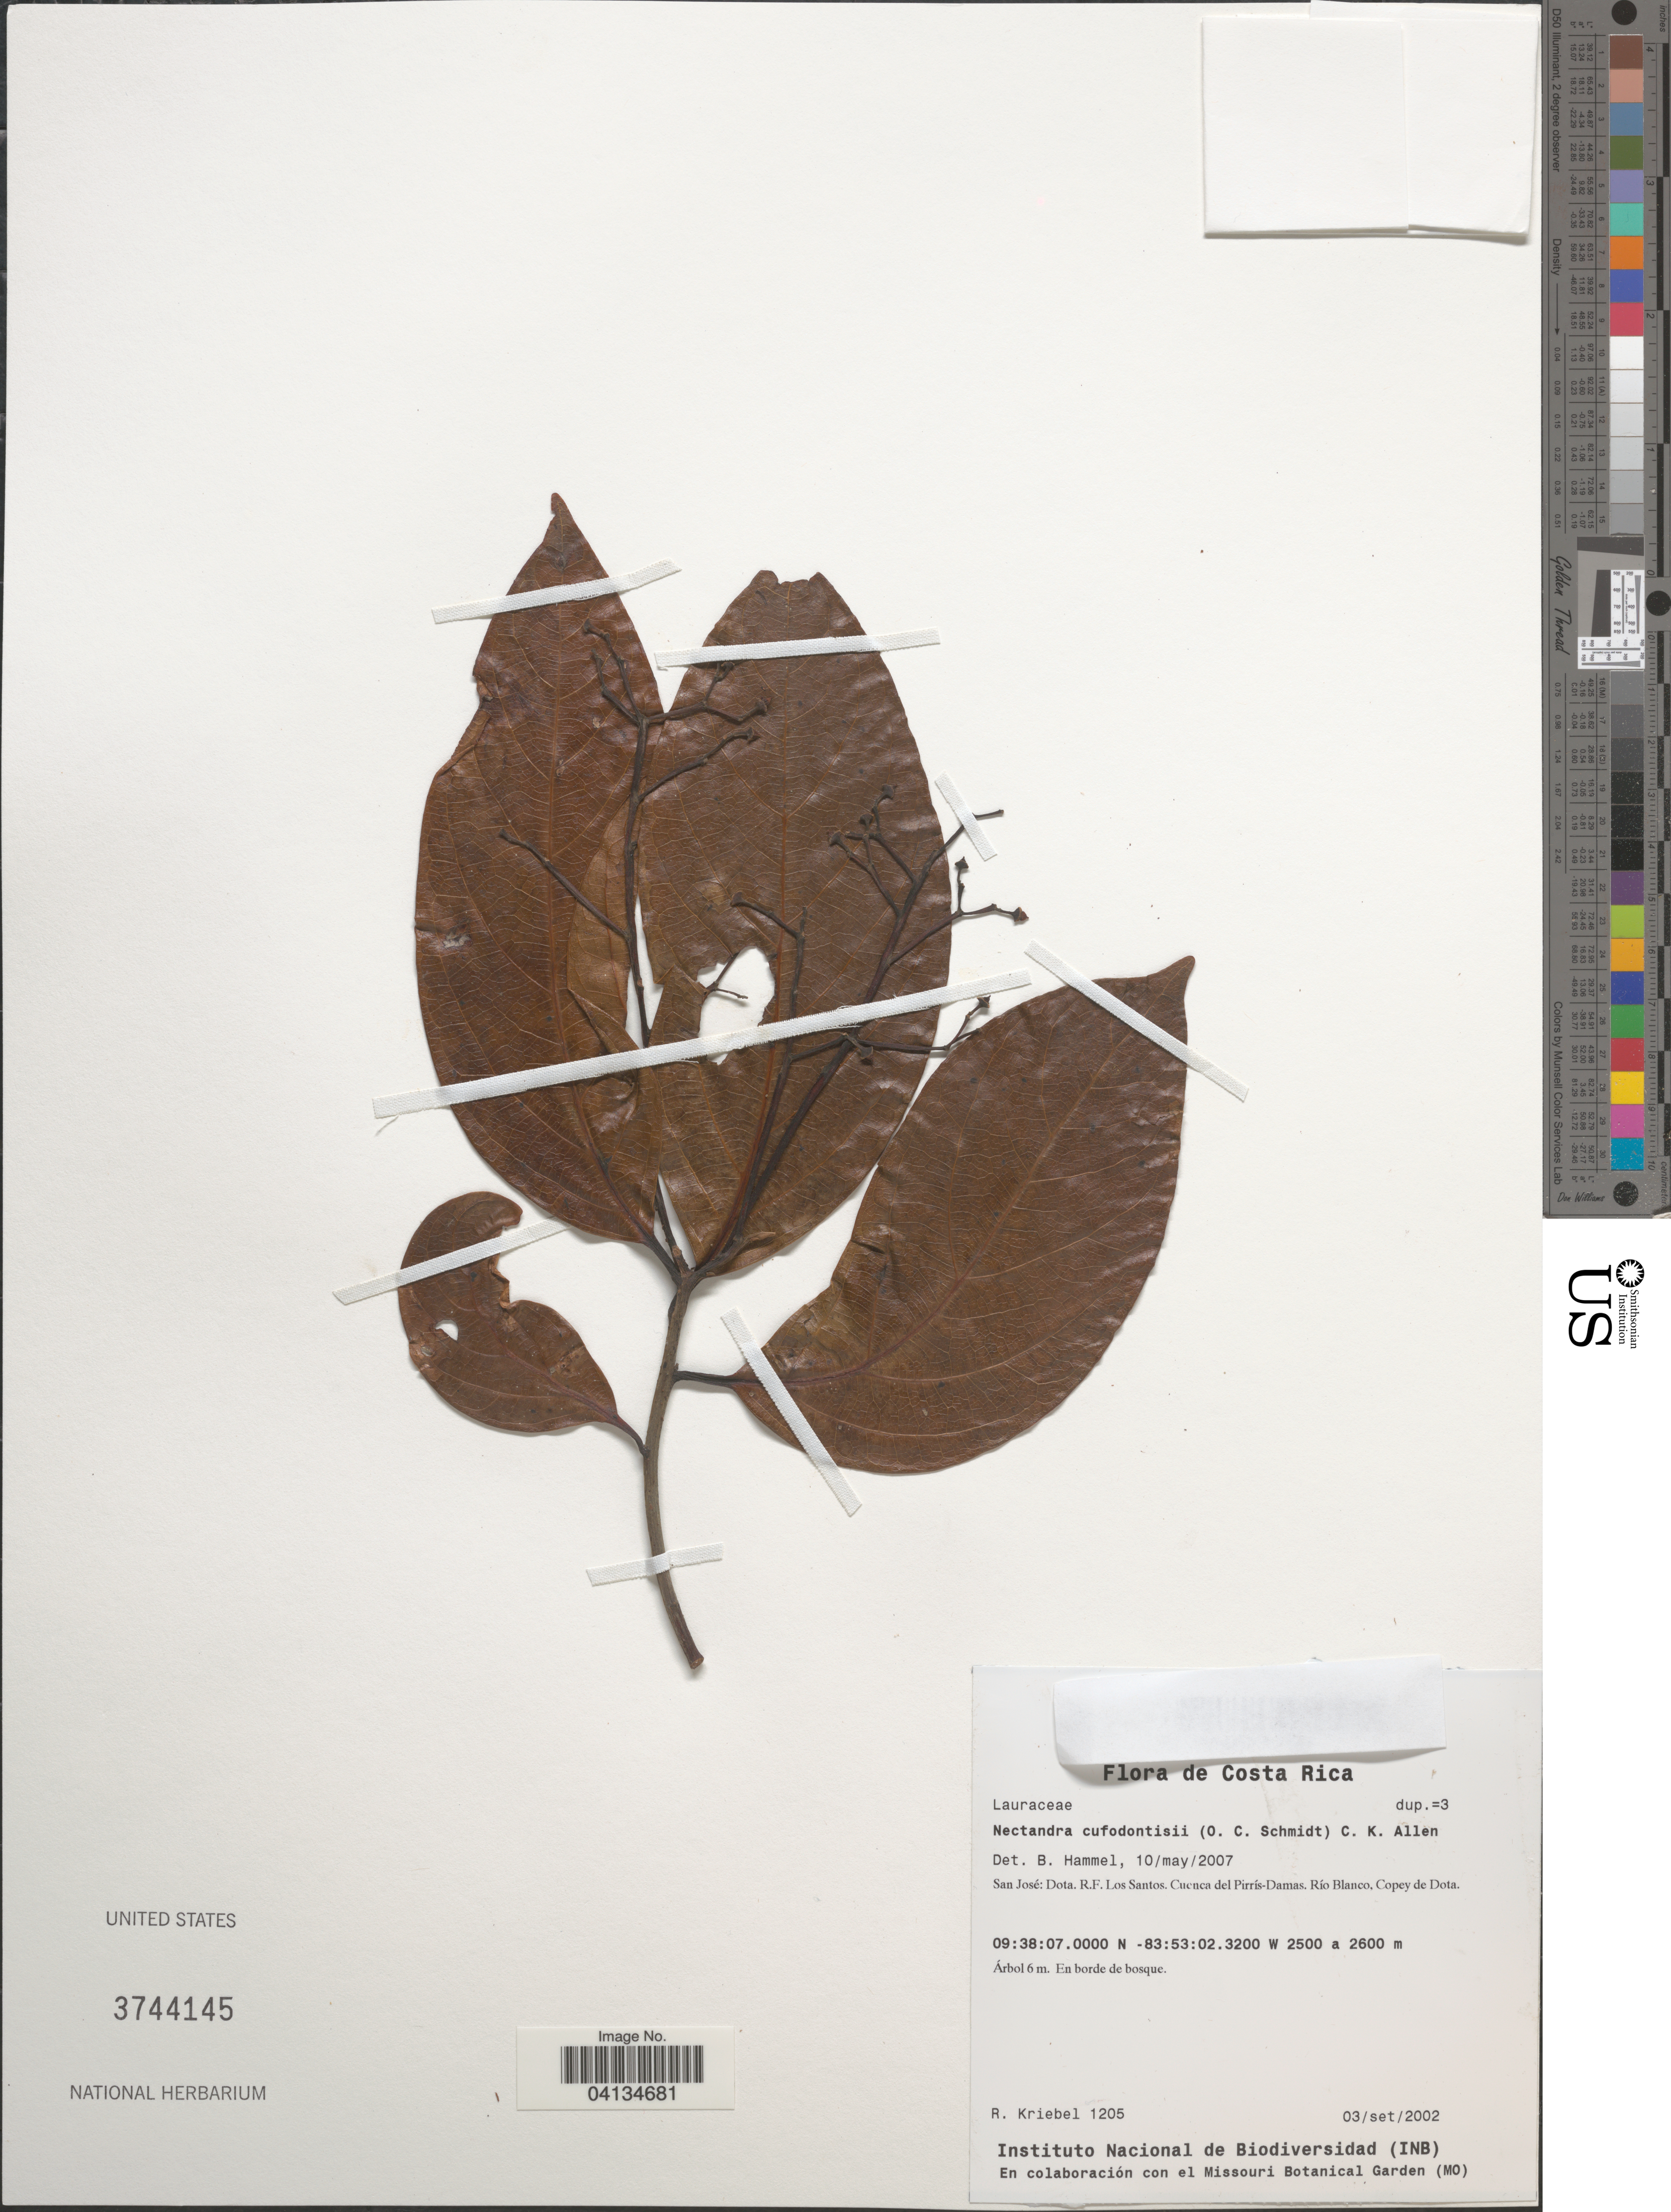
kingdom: Plantae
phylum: Tracheophyta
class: Magnoliopsida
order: Laurales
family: Lauraceae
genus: Nectandra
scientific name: Nectandra cufodontisii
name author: (O.C. Schmidt) C.K. Allen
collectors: R. Kriebel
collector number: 1205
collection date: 2002-09-03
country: Costa Rica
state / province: San José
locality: Dota. R.F. Los Santos. Cuenca del Pirrís-Damas. Río Blanco, Copey de Dota.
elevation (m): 2500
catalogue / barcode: US 3744145